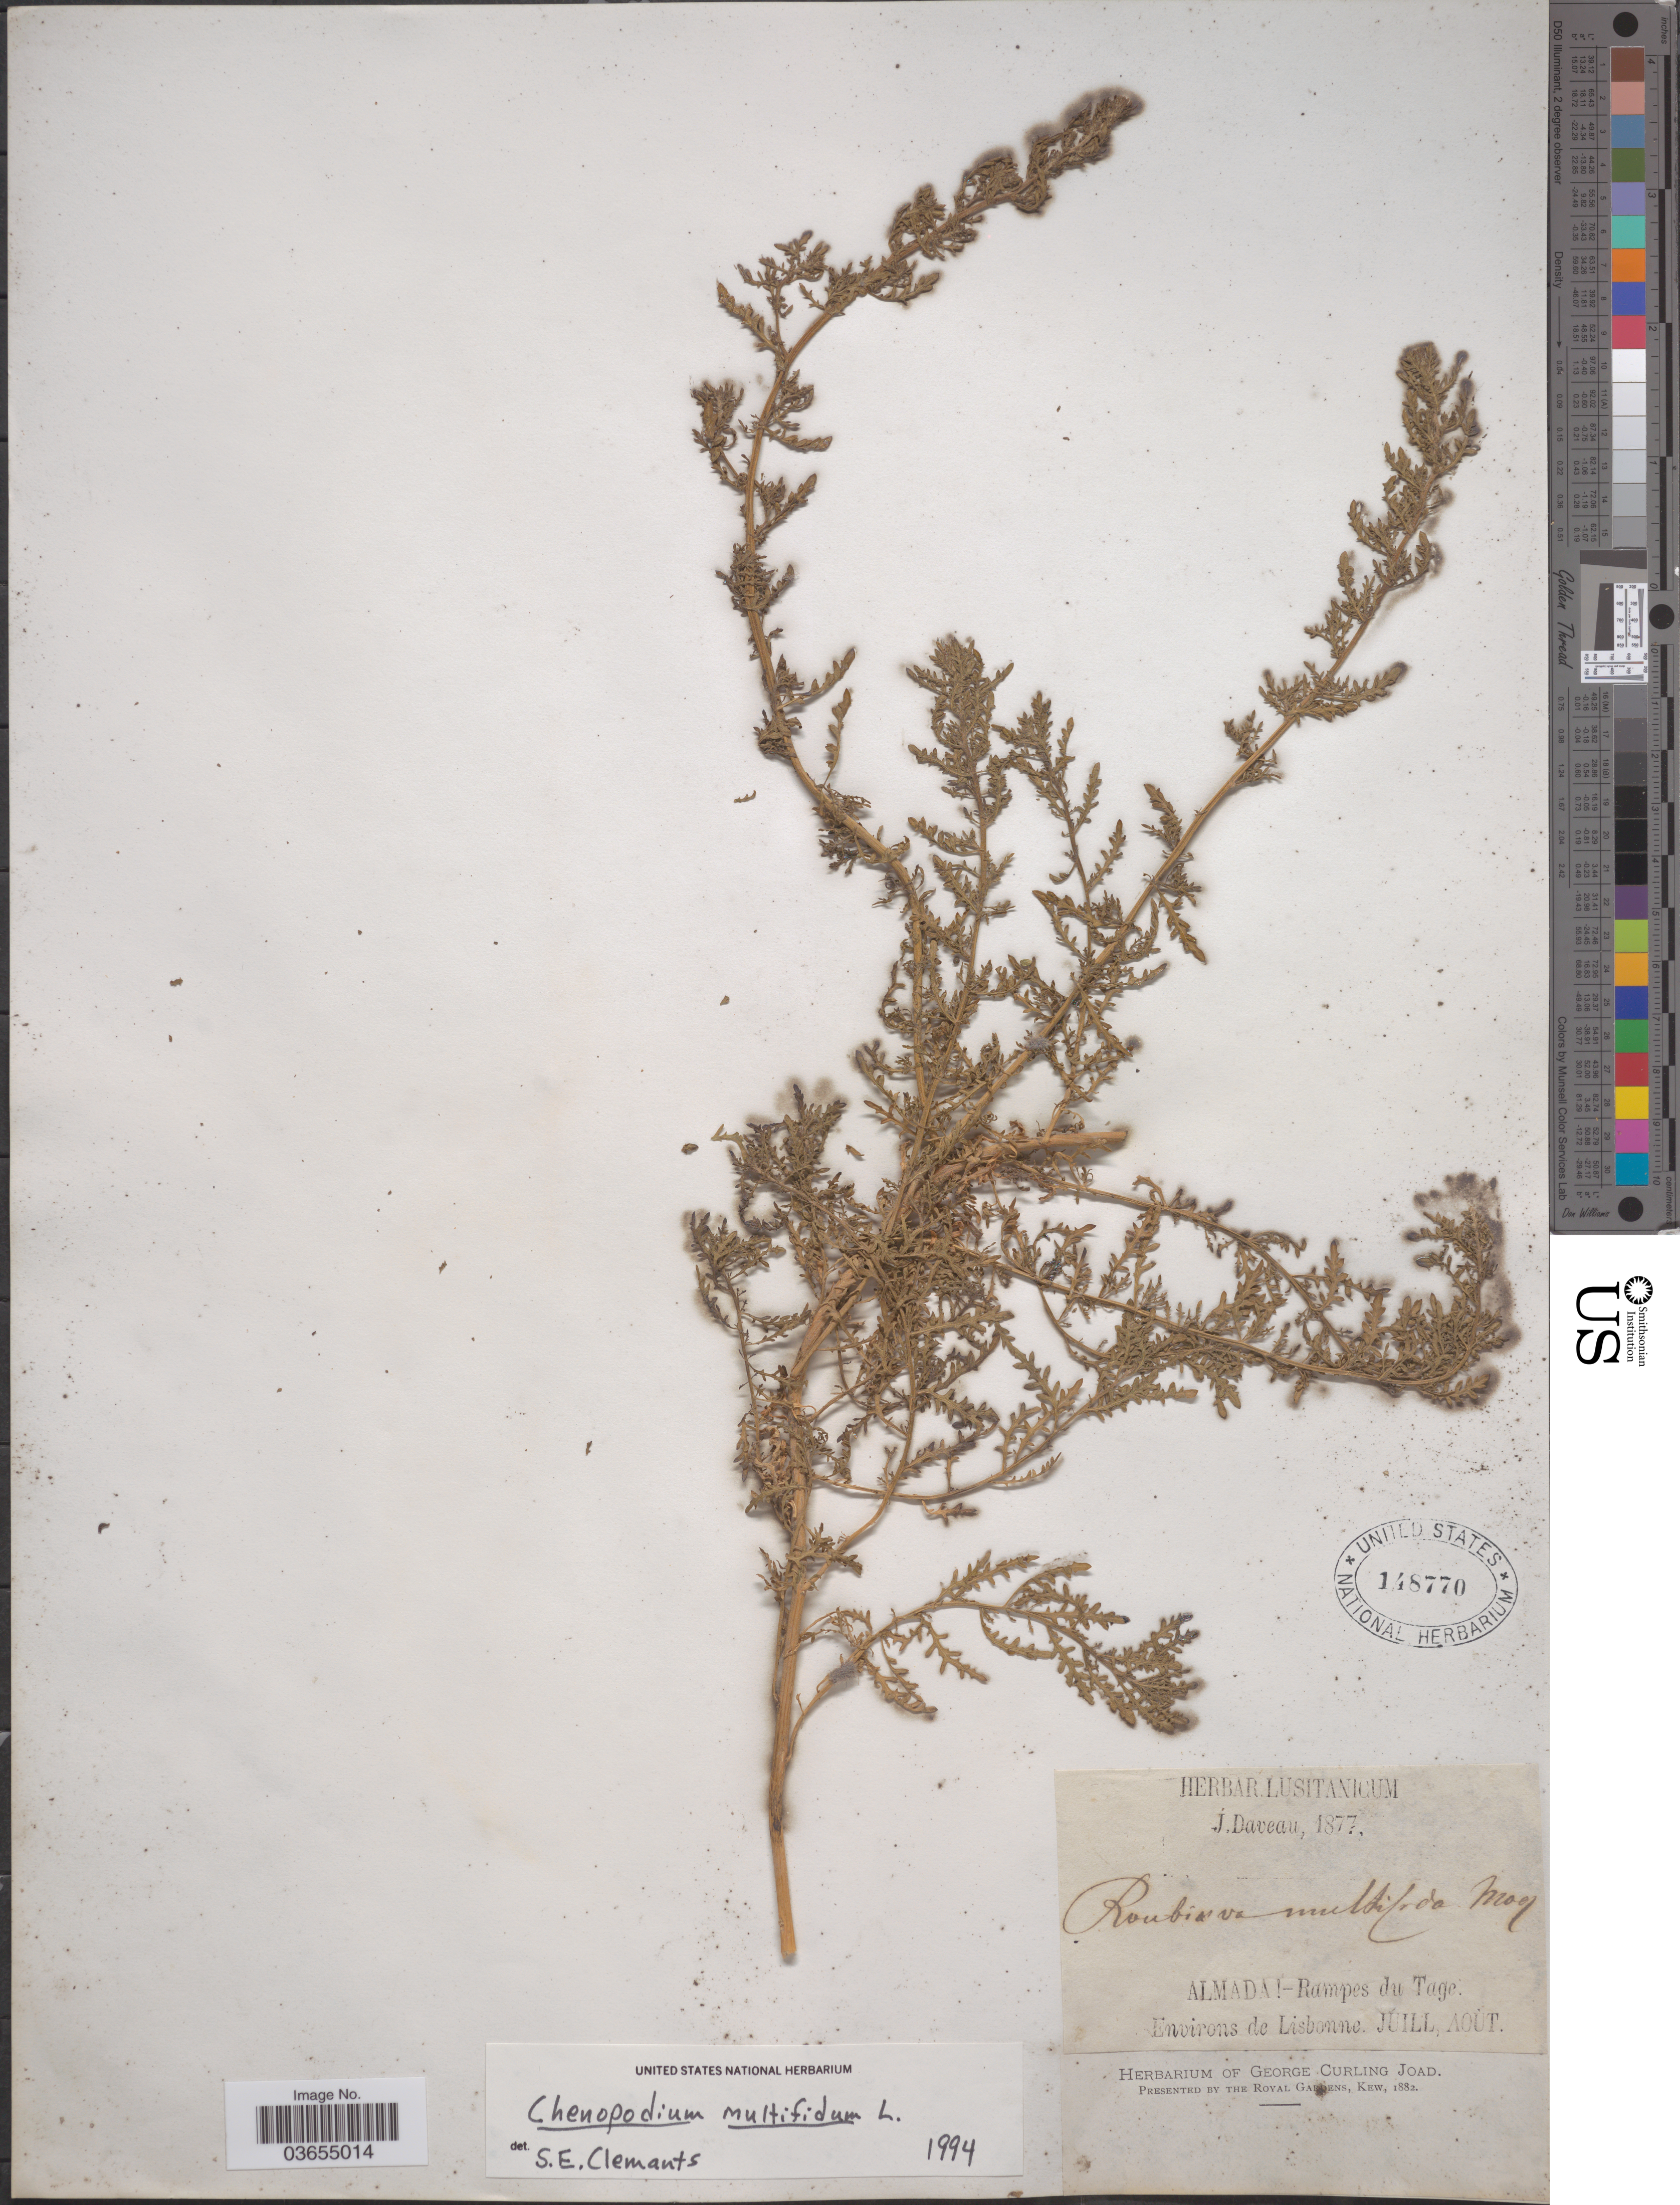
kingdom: Plantae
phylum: Tracheophyta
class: Magnoliopsida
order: Caryophyllales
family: Amaranthaceae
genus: Chenopodium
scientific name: Chenopodium multifidum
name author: L.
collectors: J. Daveau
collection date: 1877-07/1877-08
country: Portugal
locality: Lusitanicum. Almada [illegible text]-Rampes du Tage. Environs de Lisbonne.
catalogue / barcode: US 148770